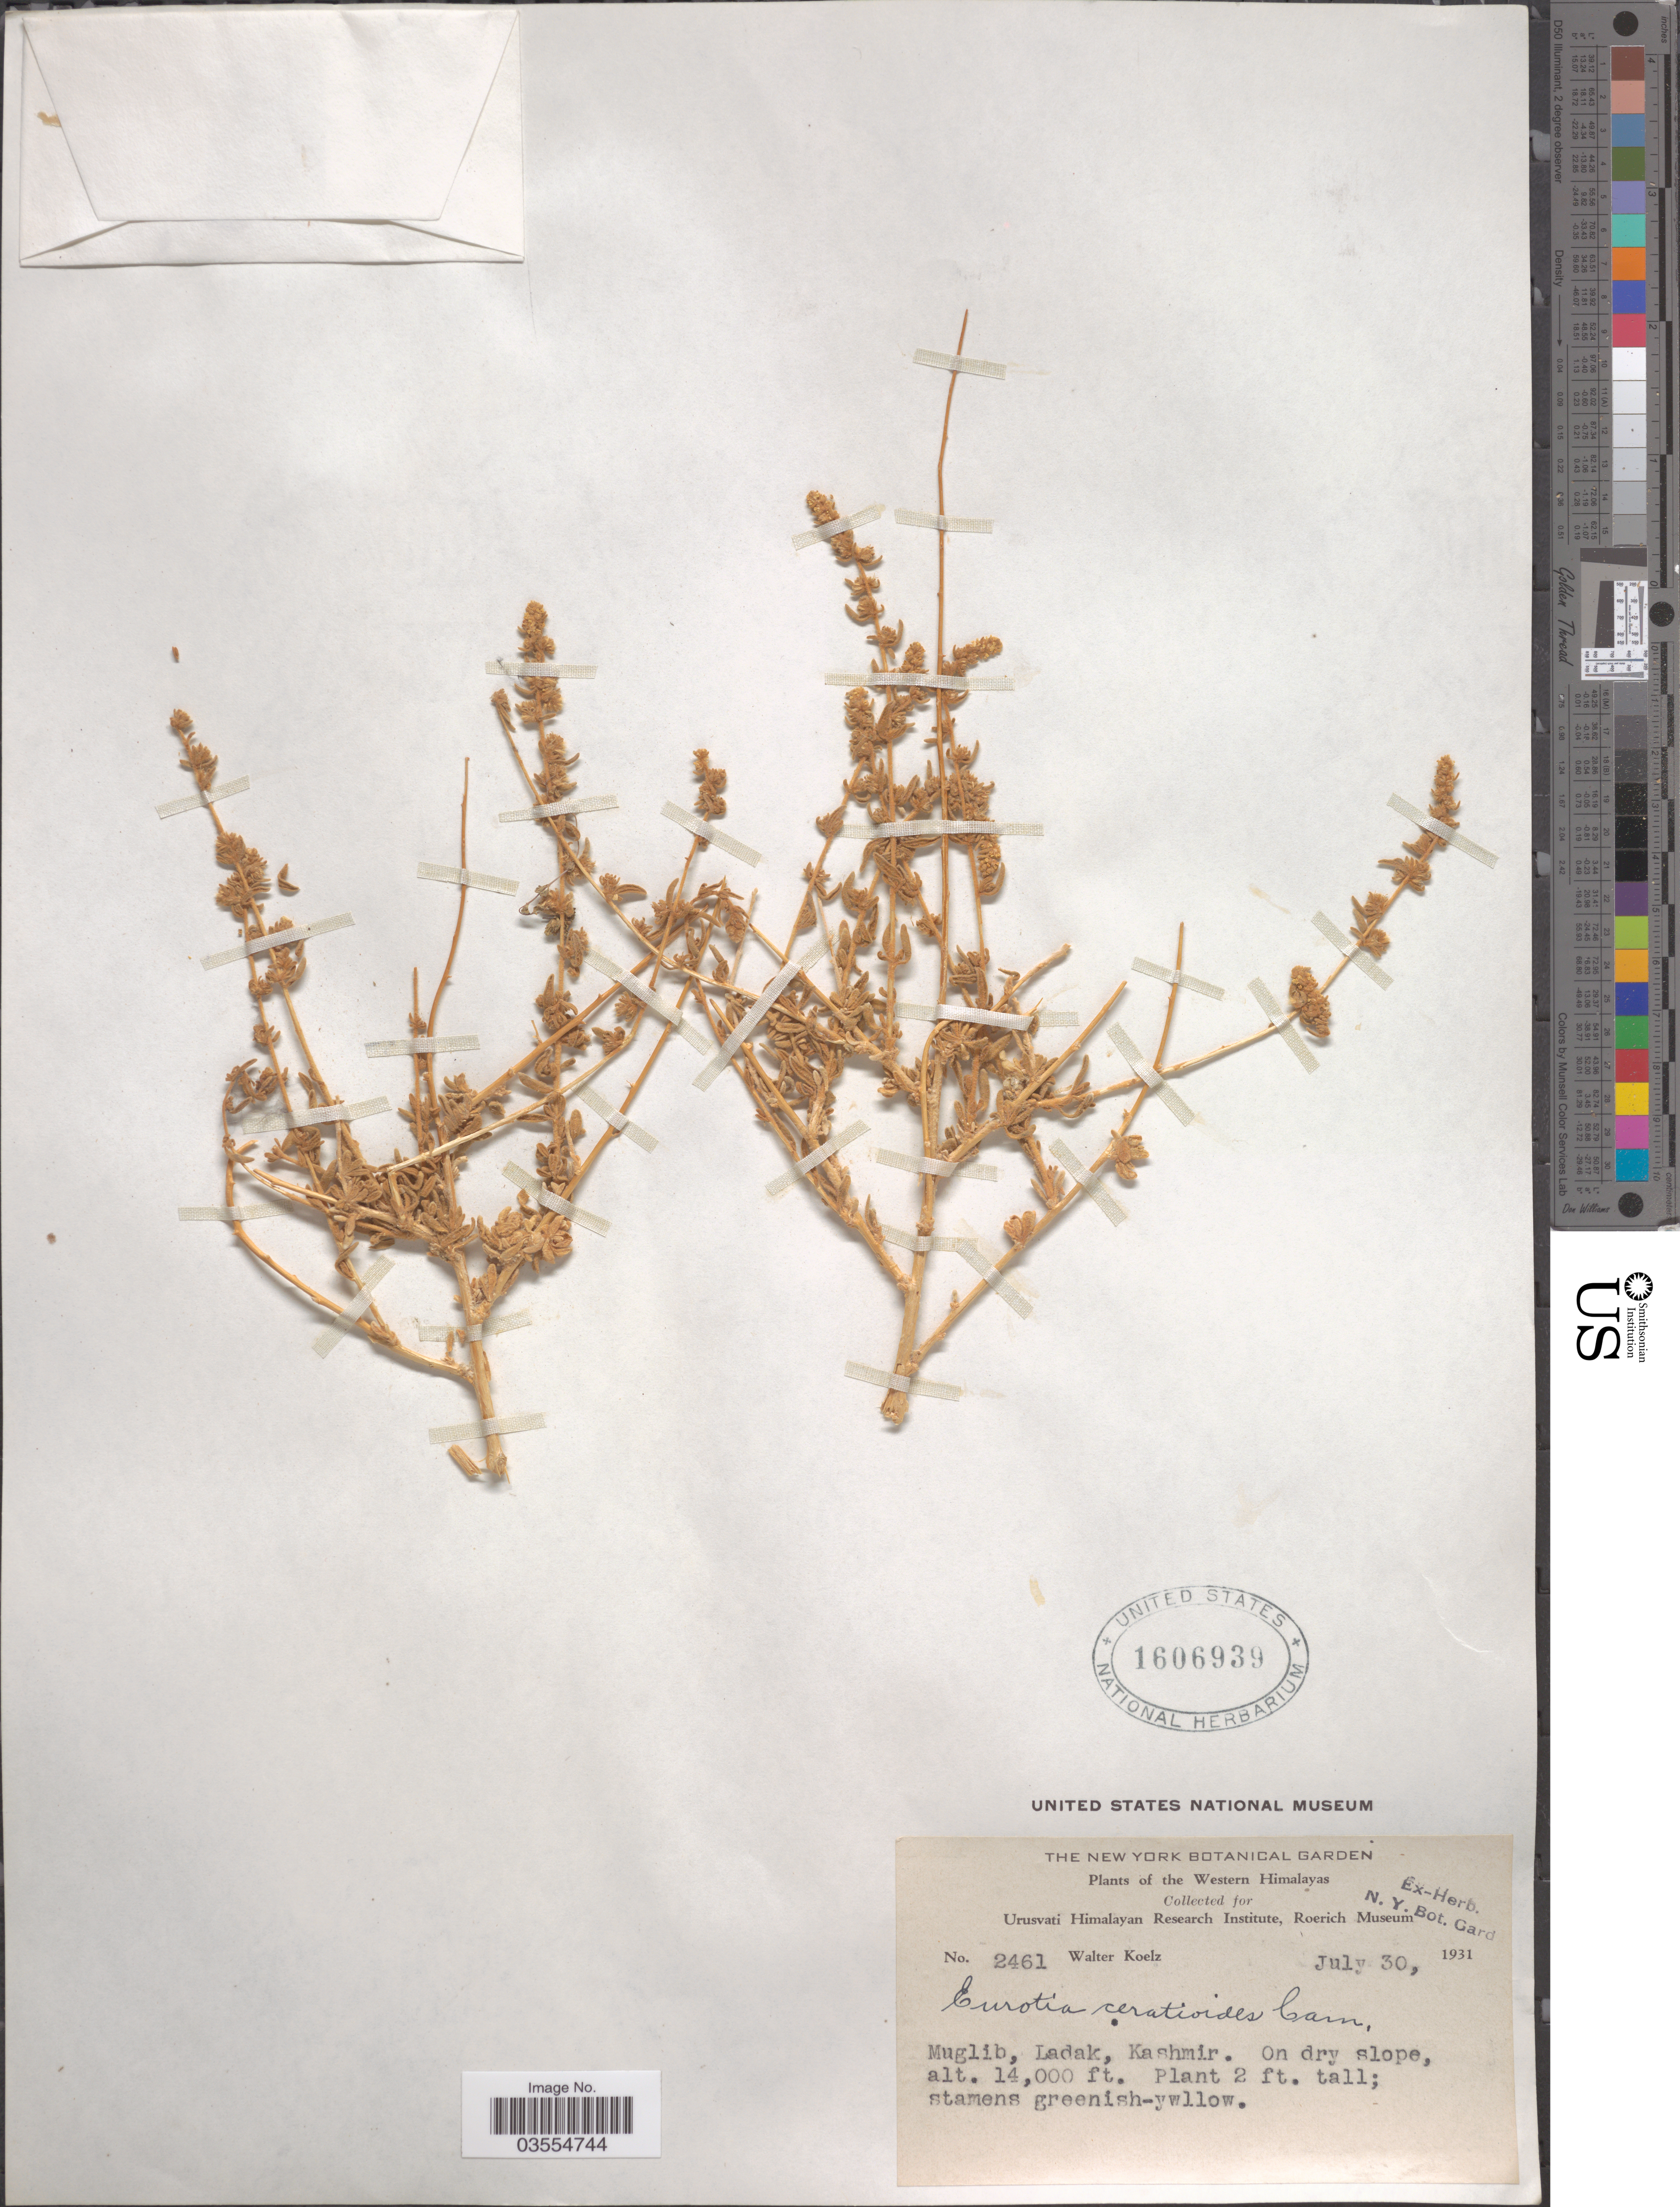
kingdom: Plantae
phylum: Tracheophyta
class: Magnoliopsida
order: Caryophyllales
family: Amaranthaceae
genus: Krascheninnikovia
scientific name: Krascheninnikovia ceratoides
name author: (L.) Gueldenst.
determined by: U.S. National Herbarium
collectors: W. N. Koelz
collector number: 2461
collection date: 1931-07-30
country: India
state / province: Ladakh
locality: Western Himalayas. Muglib, Ladak, Kashmir.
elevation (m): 4267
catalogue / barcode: US 1606939